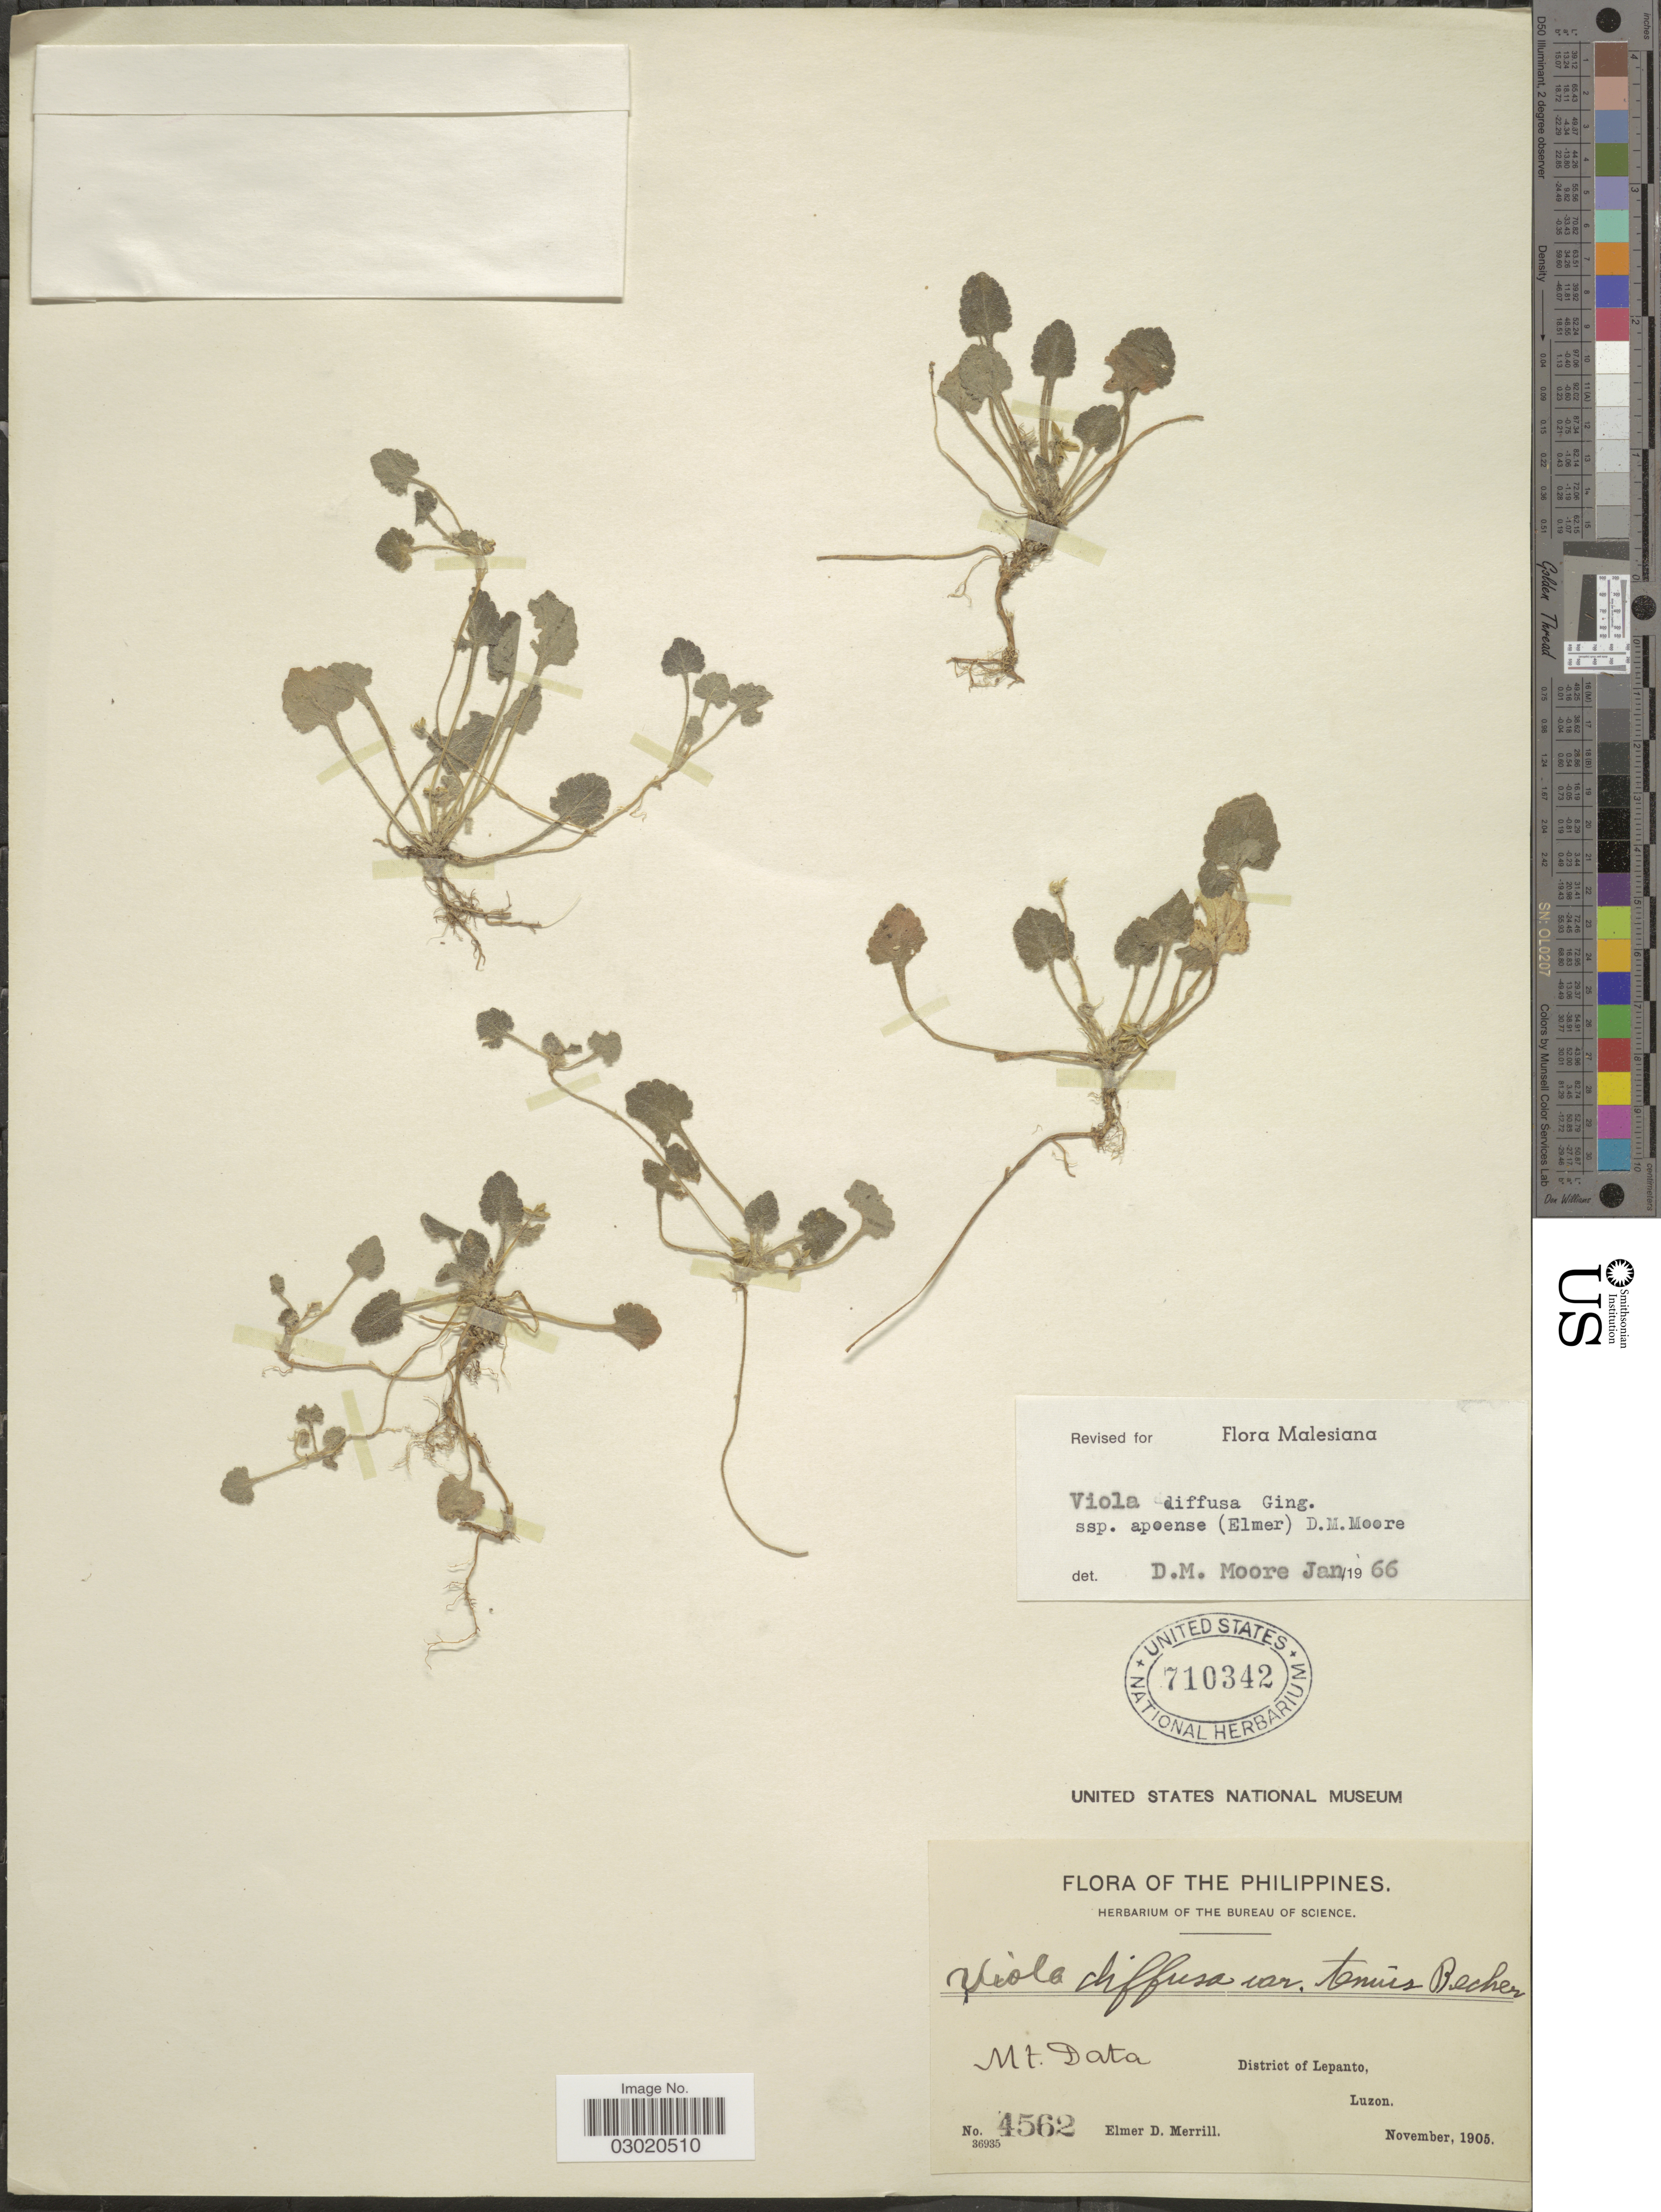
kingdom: Plantae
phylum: Tracheophyta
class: Magnoliopsida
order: Malpighiales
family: Violaceae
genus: Viola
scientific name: Viola diffusa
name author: Ging.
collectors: E. D. Merrill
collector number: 4562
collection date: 1905-11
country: Philippines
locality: Mt. Data, District of Lepanto, Luzon.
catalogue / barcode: US 710342